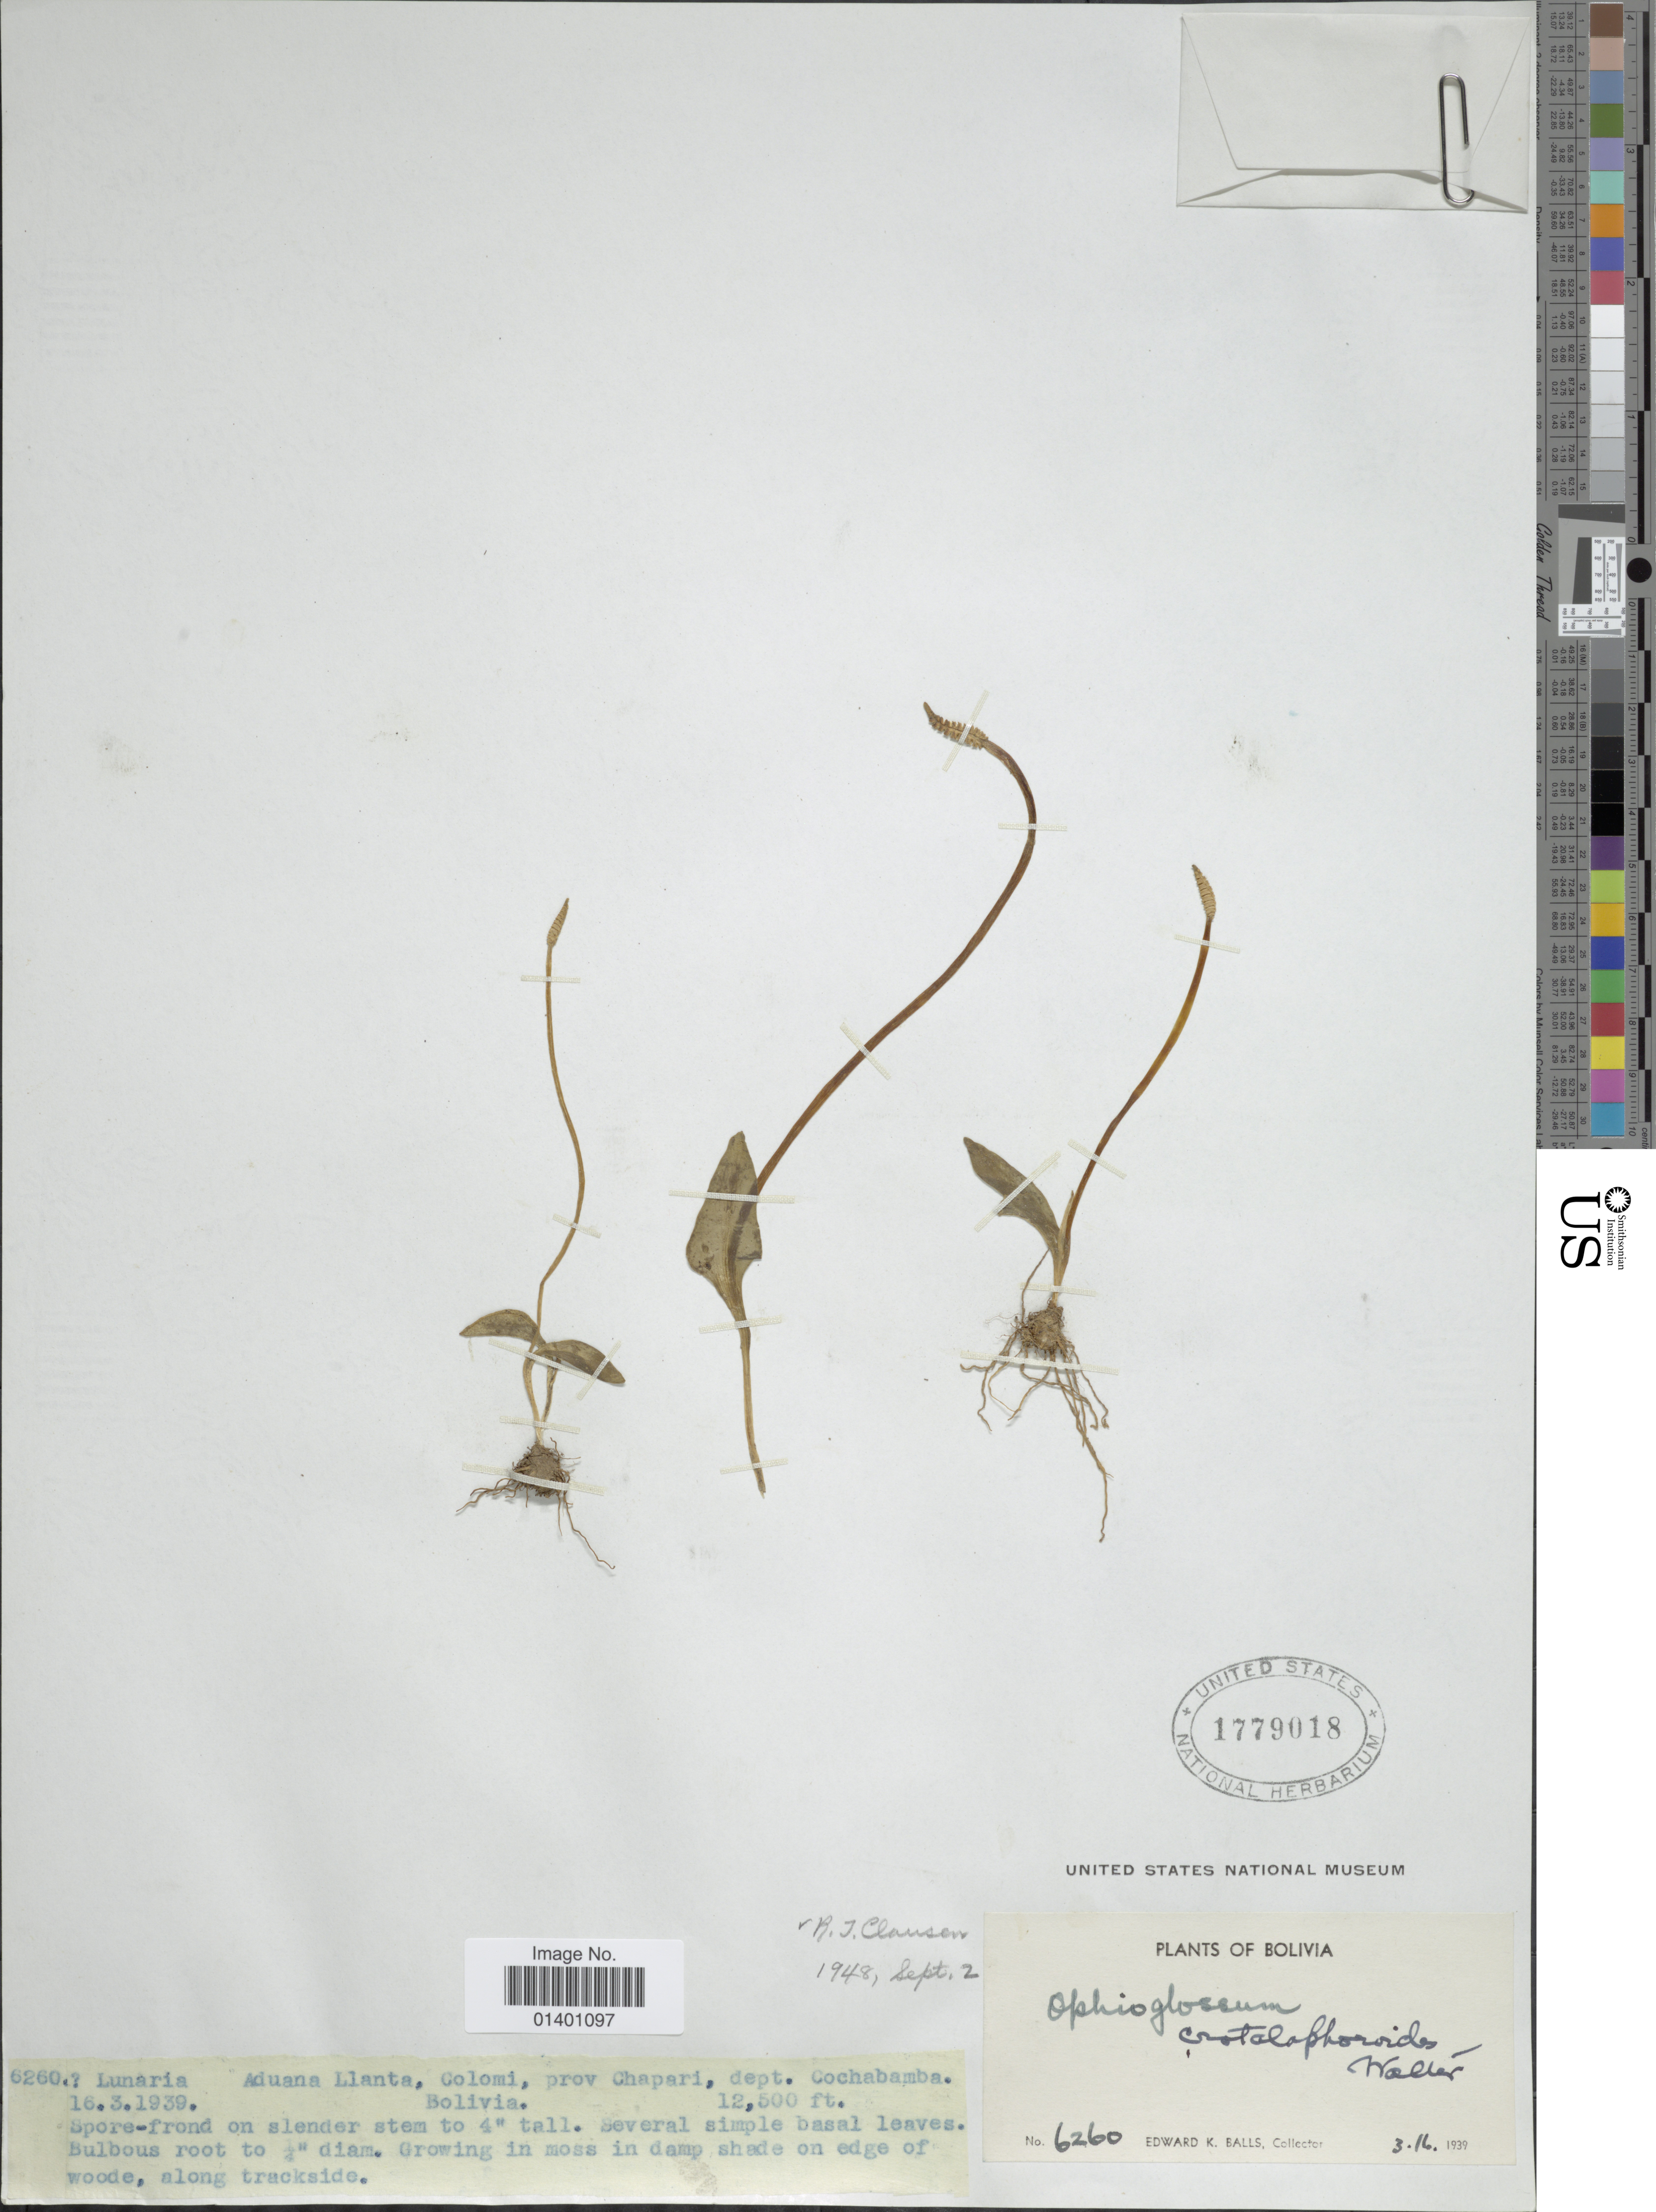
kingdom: Plantae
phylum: Tracheophyta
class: Polypodiopsida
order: Ophioglossales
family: Ophioglossaceae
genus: Ophioglossum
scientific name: Ophioglossum crotalophoroides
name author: Walter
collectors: E. K. Balls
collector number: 6260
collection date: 1939-03-16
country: Bolivia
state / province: Cochabamba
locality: Aduana Llanta, Colomi, prov. Chapari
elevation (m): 3810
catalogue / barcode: US 1779018